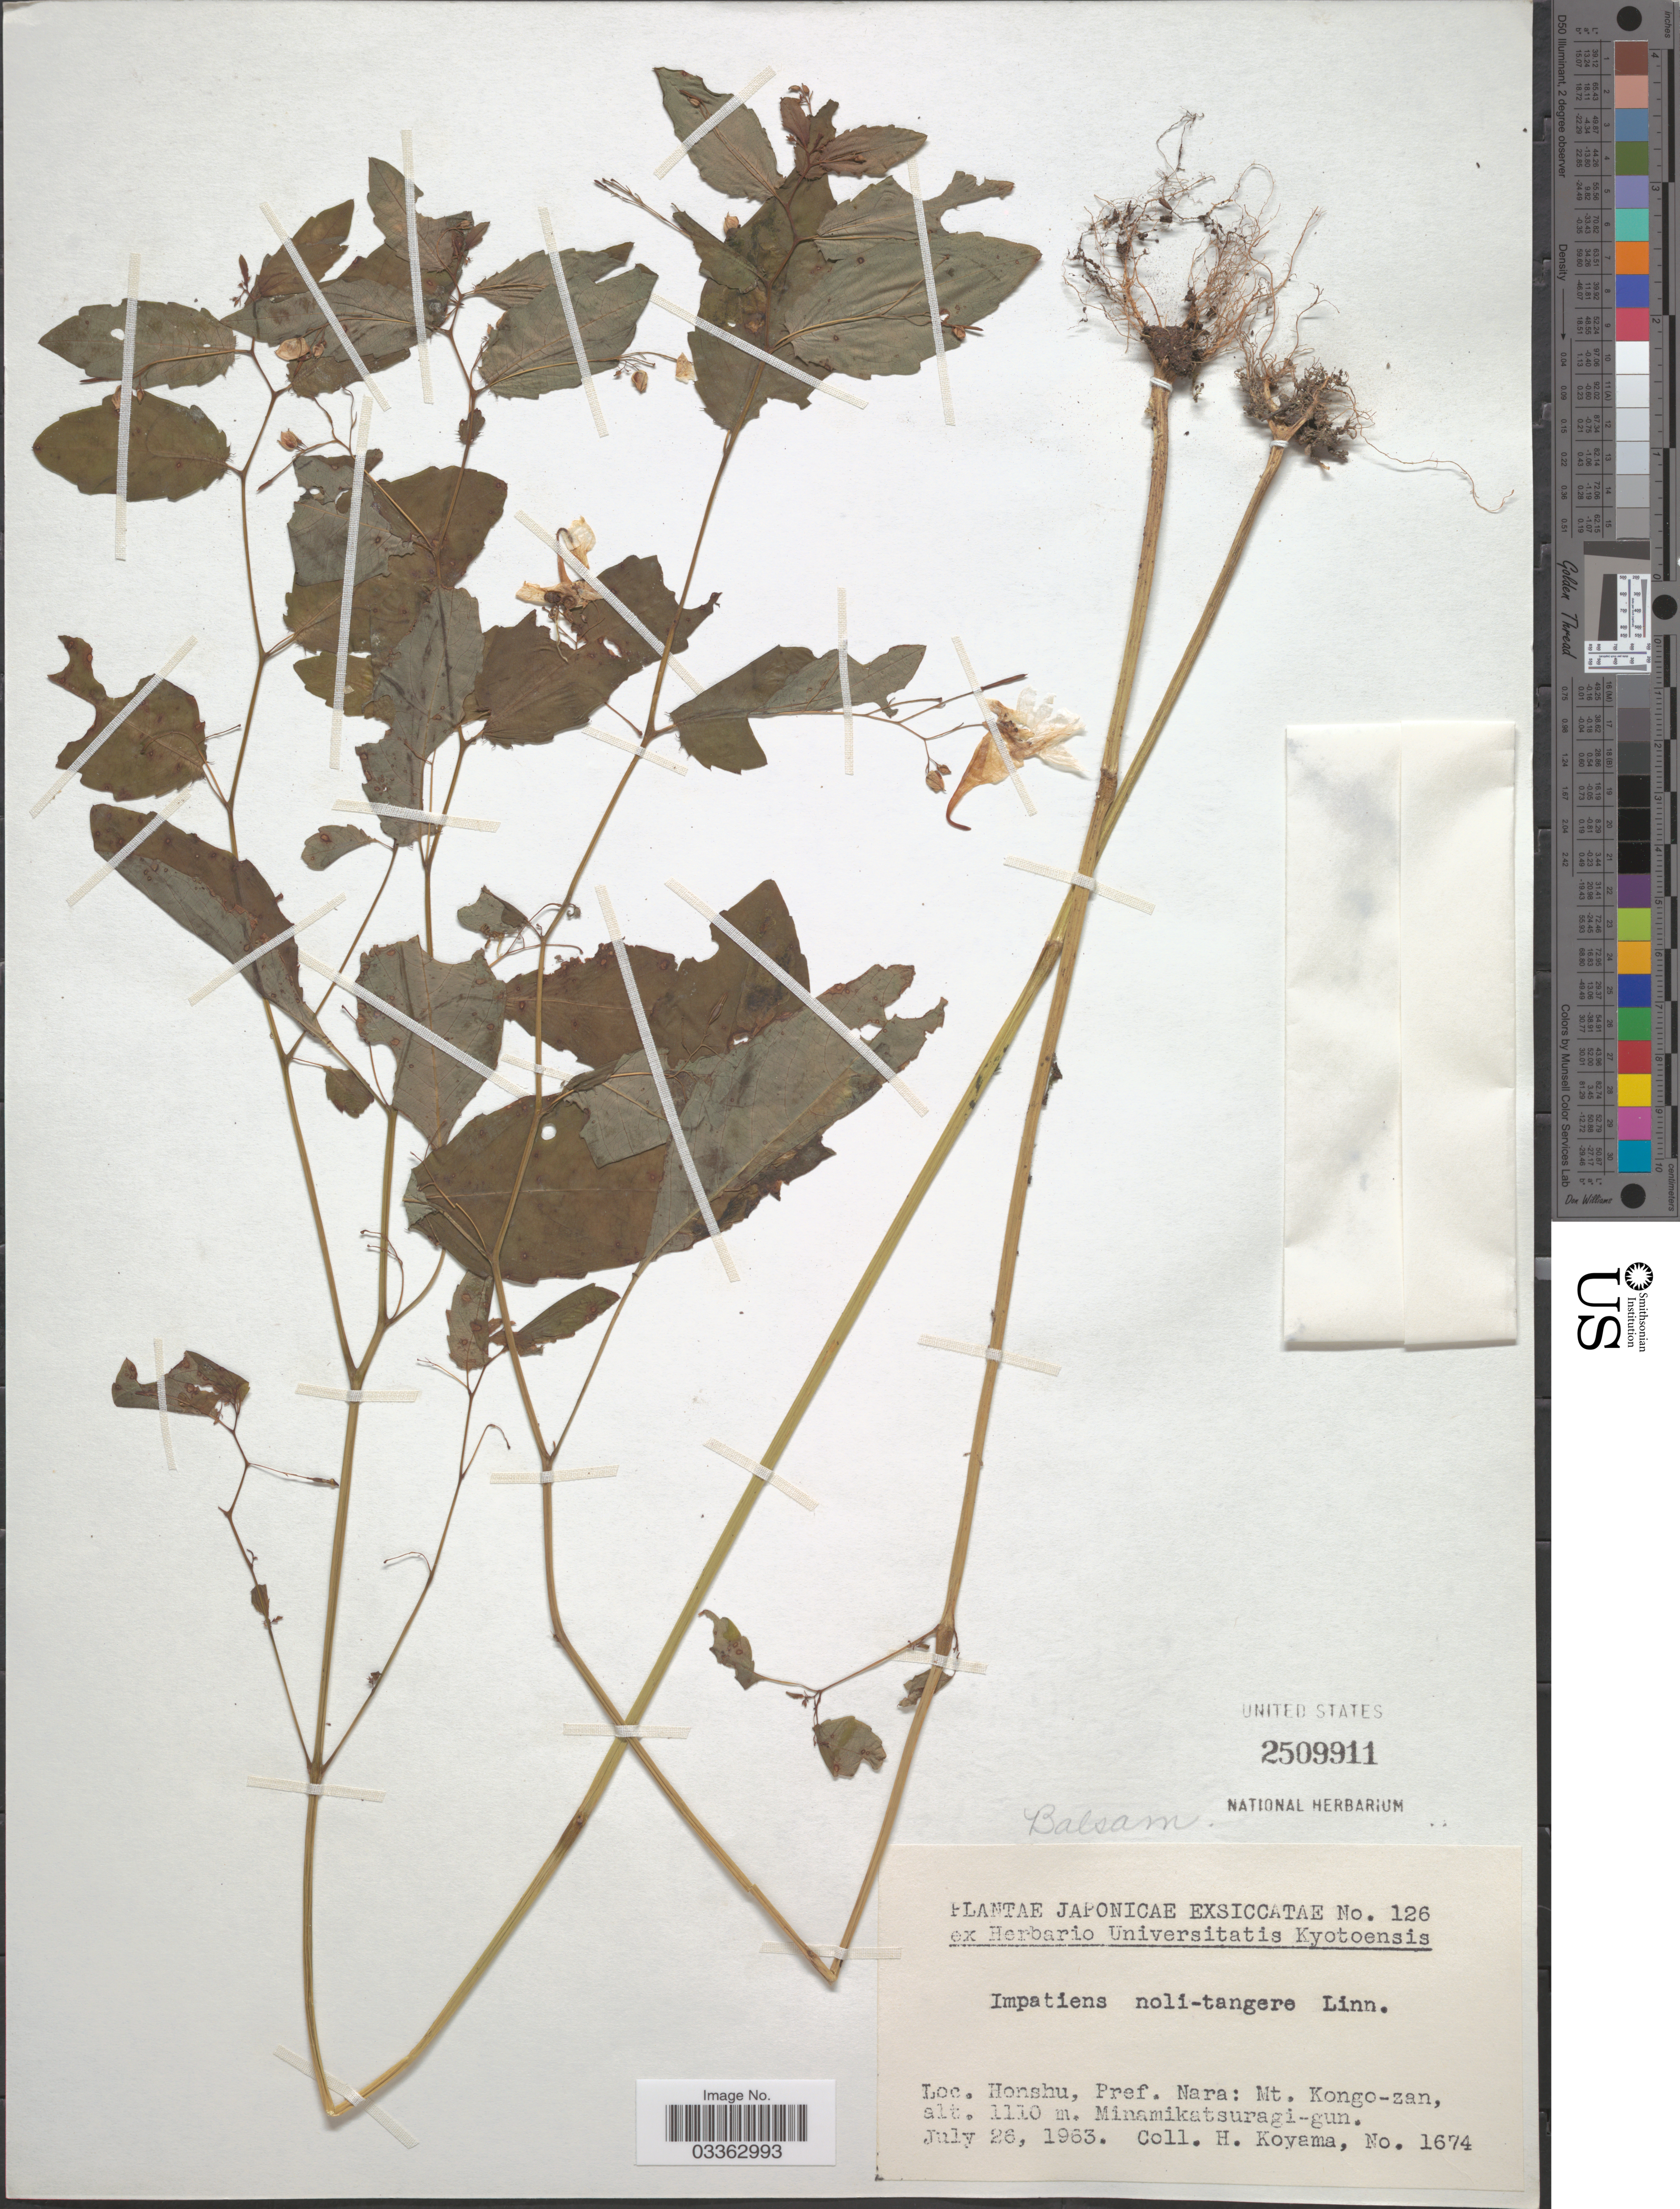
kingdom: Plantae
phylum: Tracheophyta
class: Magnoliopsida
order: Ericales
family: Balsaminaceae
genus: Impatiens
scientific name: Impatiens noli-tangere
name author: L.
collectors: H. Koyama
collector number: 1674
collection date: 1963-07-26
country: Japan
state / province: Nara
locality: Honshu, Pref. Nara: Mt. Kongo-zan, Minamikatsuragi-gun.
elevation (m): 1110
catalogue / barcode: US 2509911